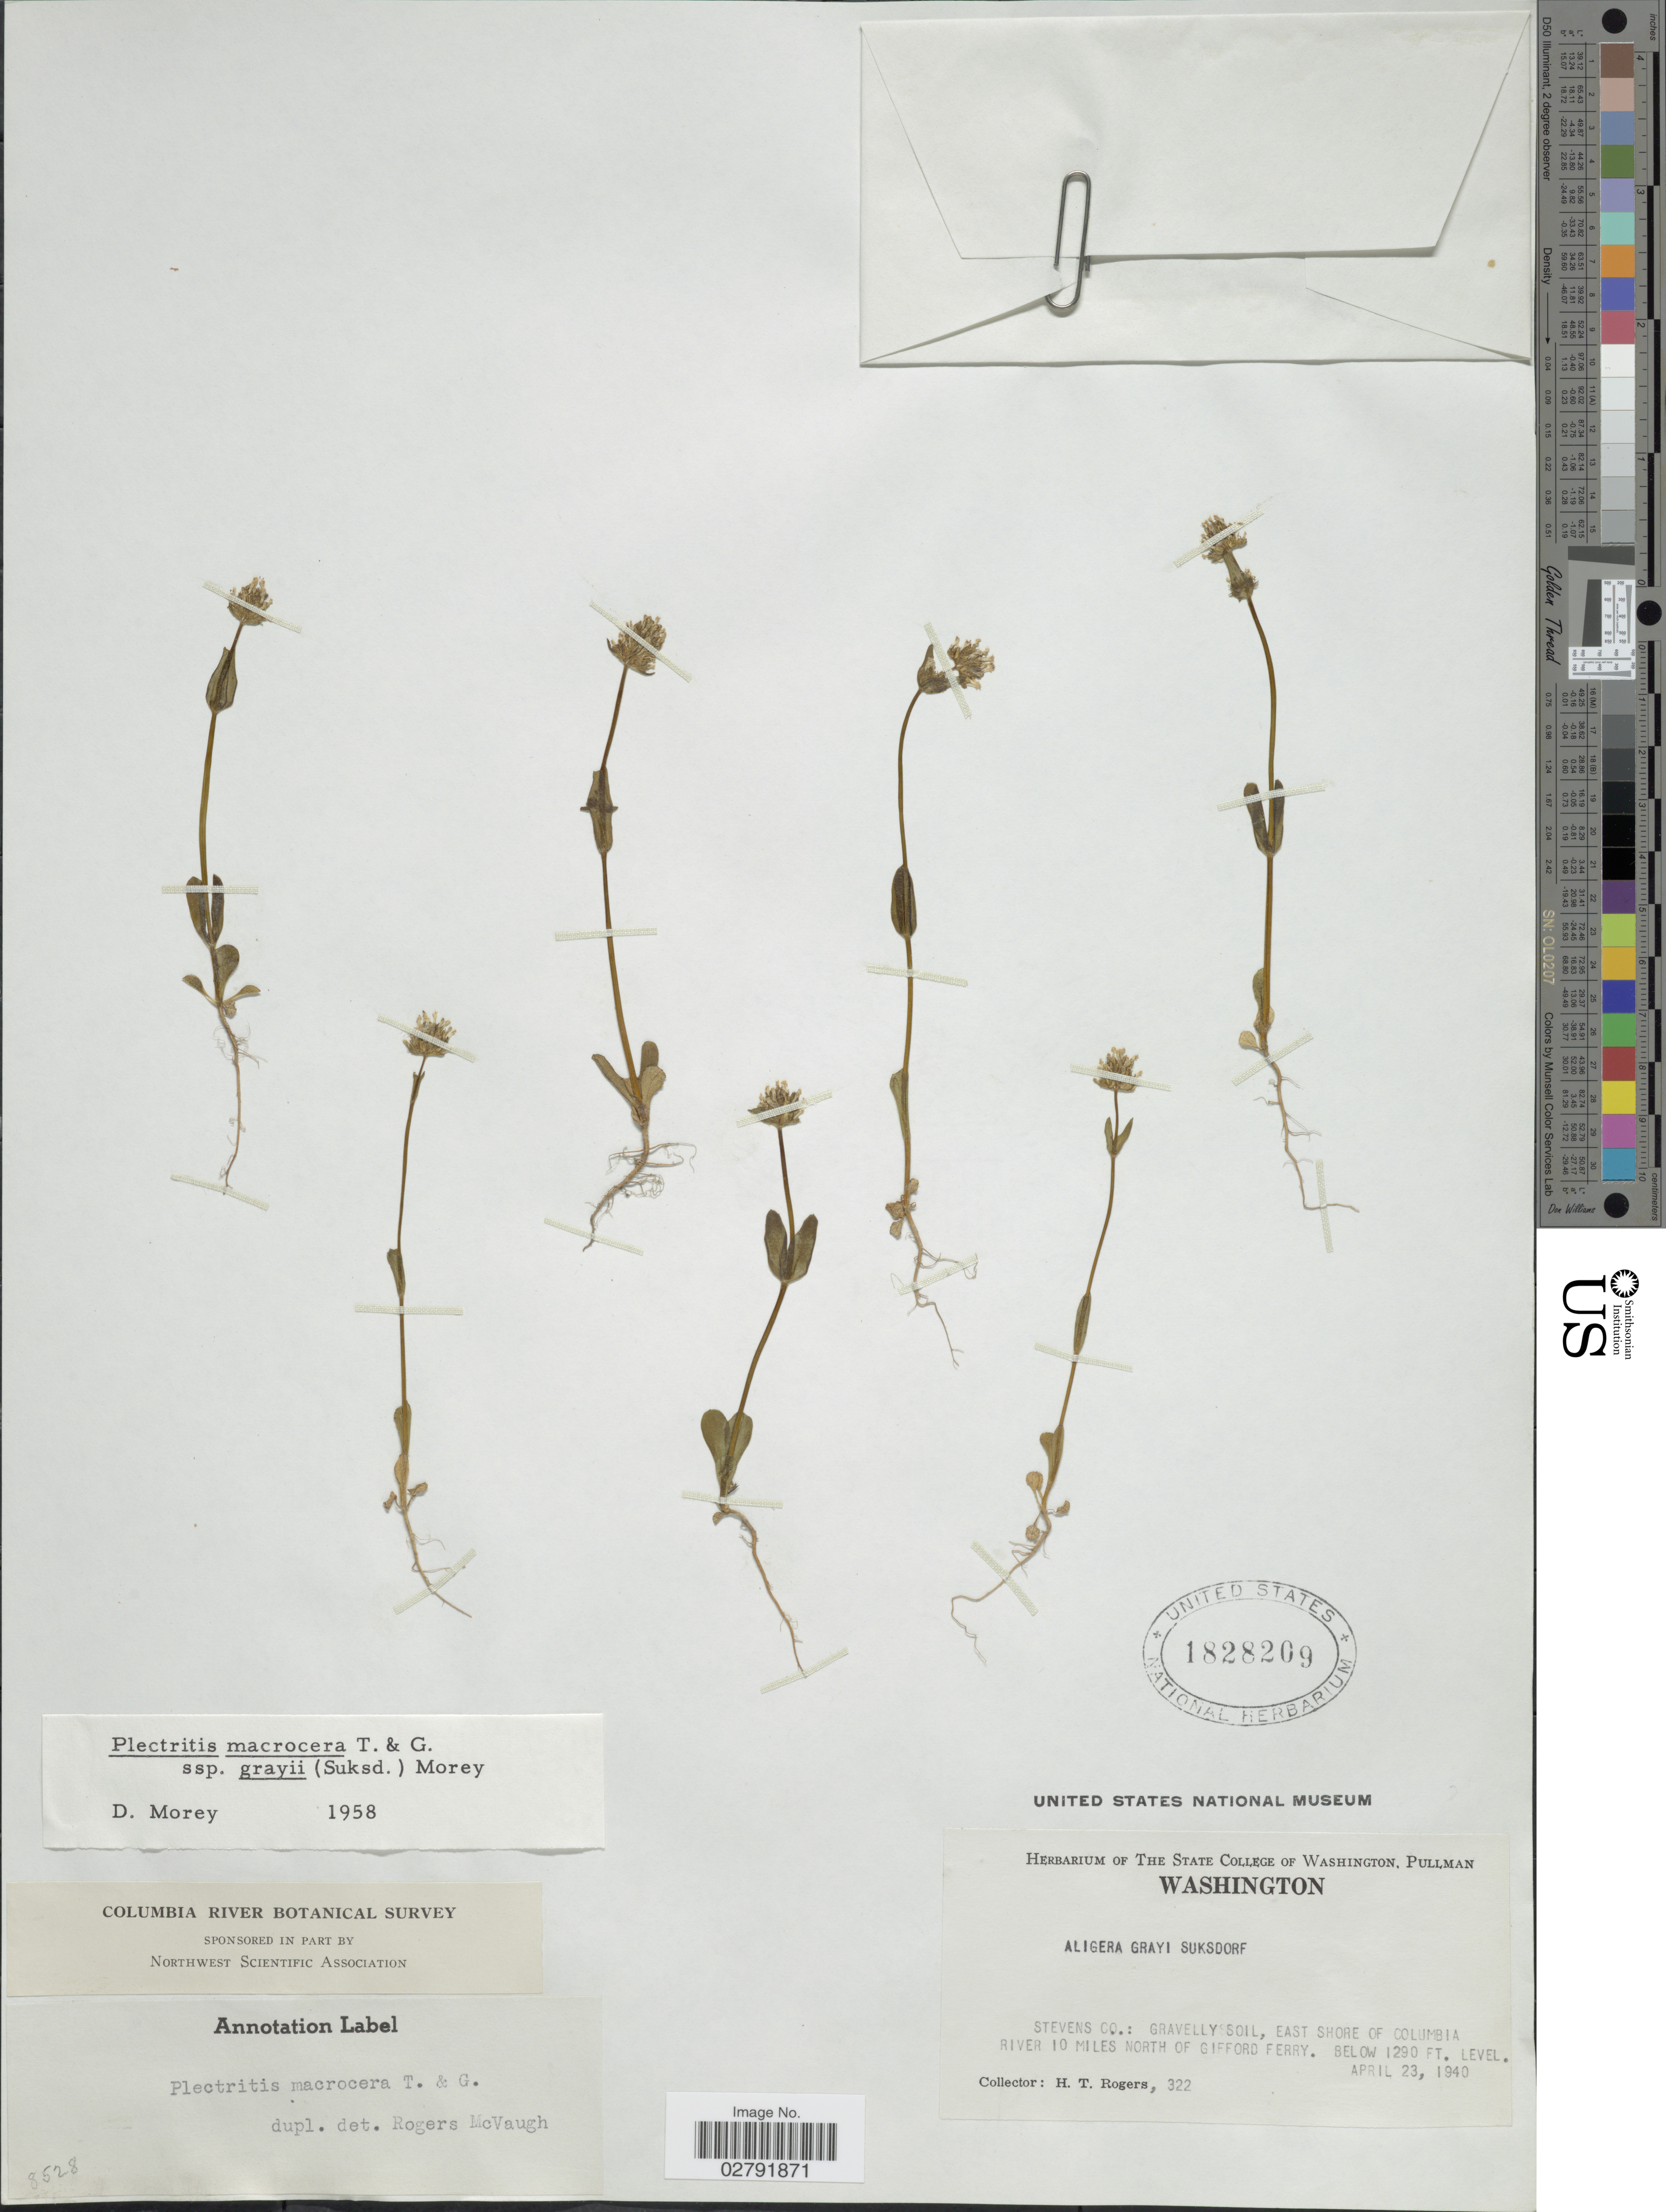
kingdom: Plantae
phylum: Tracheophyta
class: Magnoliopsida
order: Dipsacales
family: Caprifoliaceae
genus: Plectritis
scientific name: Plectritis macrocera subsp. grayi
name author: (Suksd.) Morey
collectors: H. Rogers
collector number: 322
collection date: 1940-04-23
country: United States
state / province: Washington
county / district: Stevens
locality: Stevens Co.: Gravelly soil, east shore of Columbia river 10 miles north of Gifford Ferry.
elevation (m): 393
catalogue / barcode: US 1828209